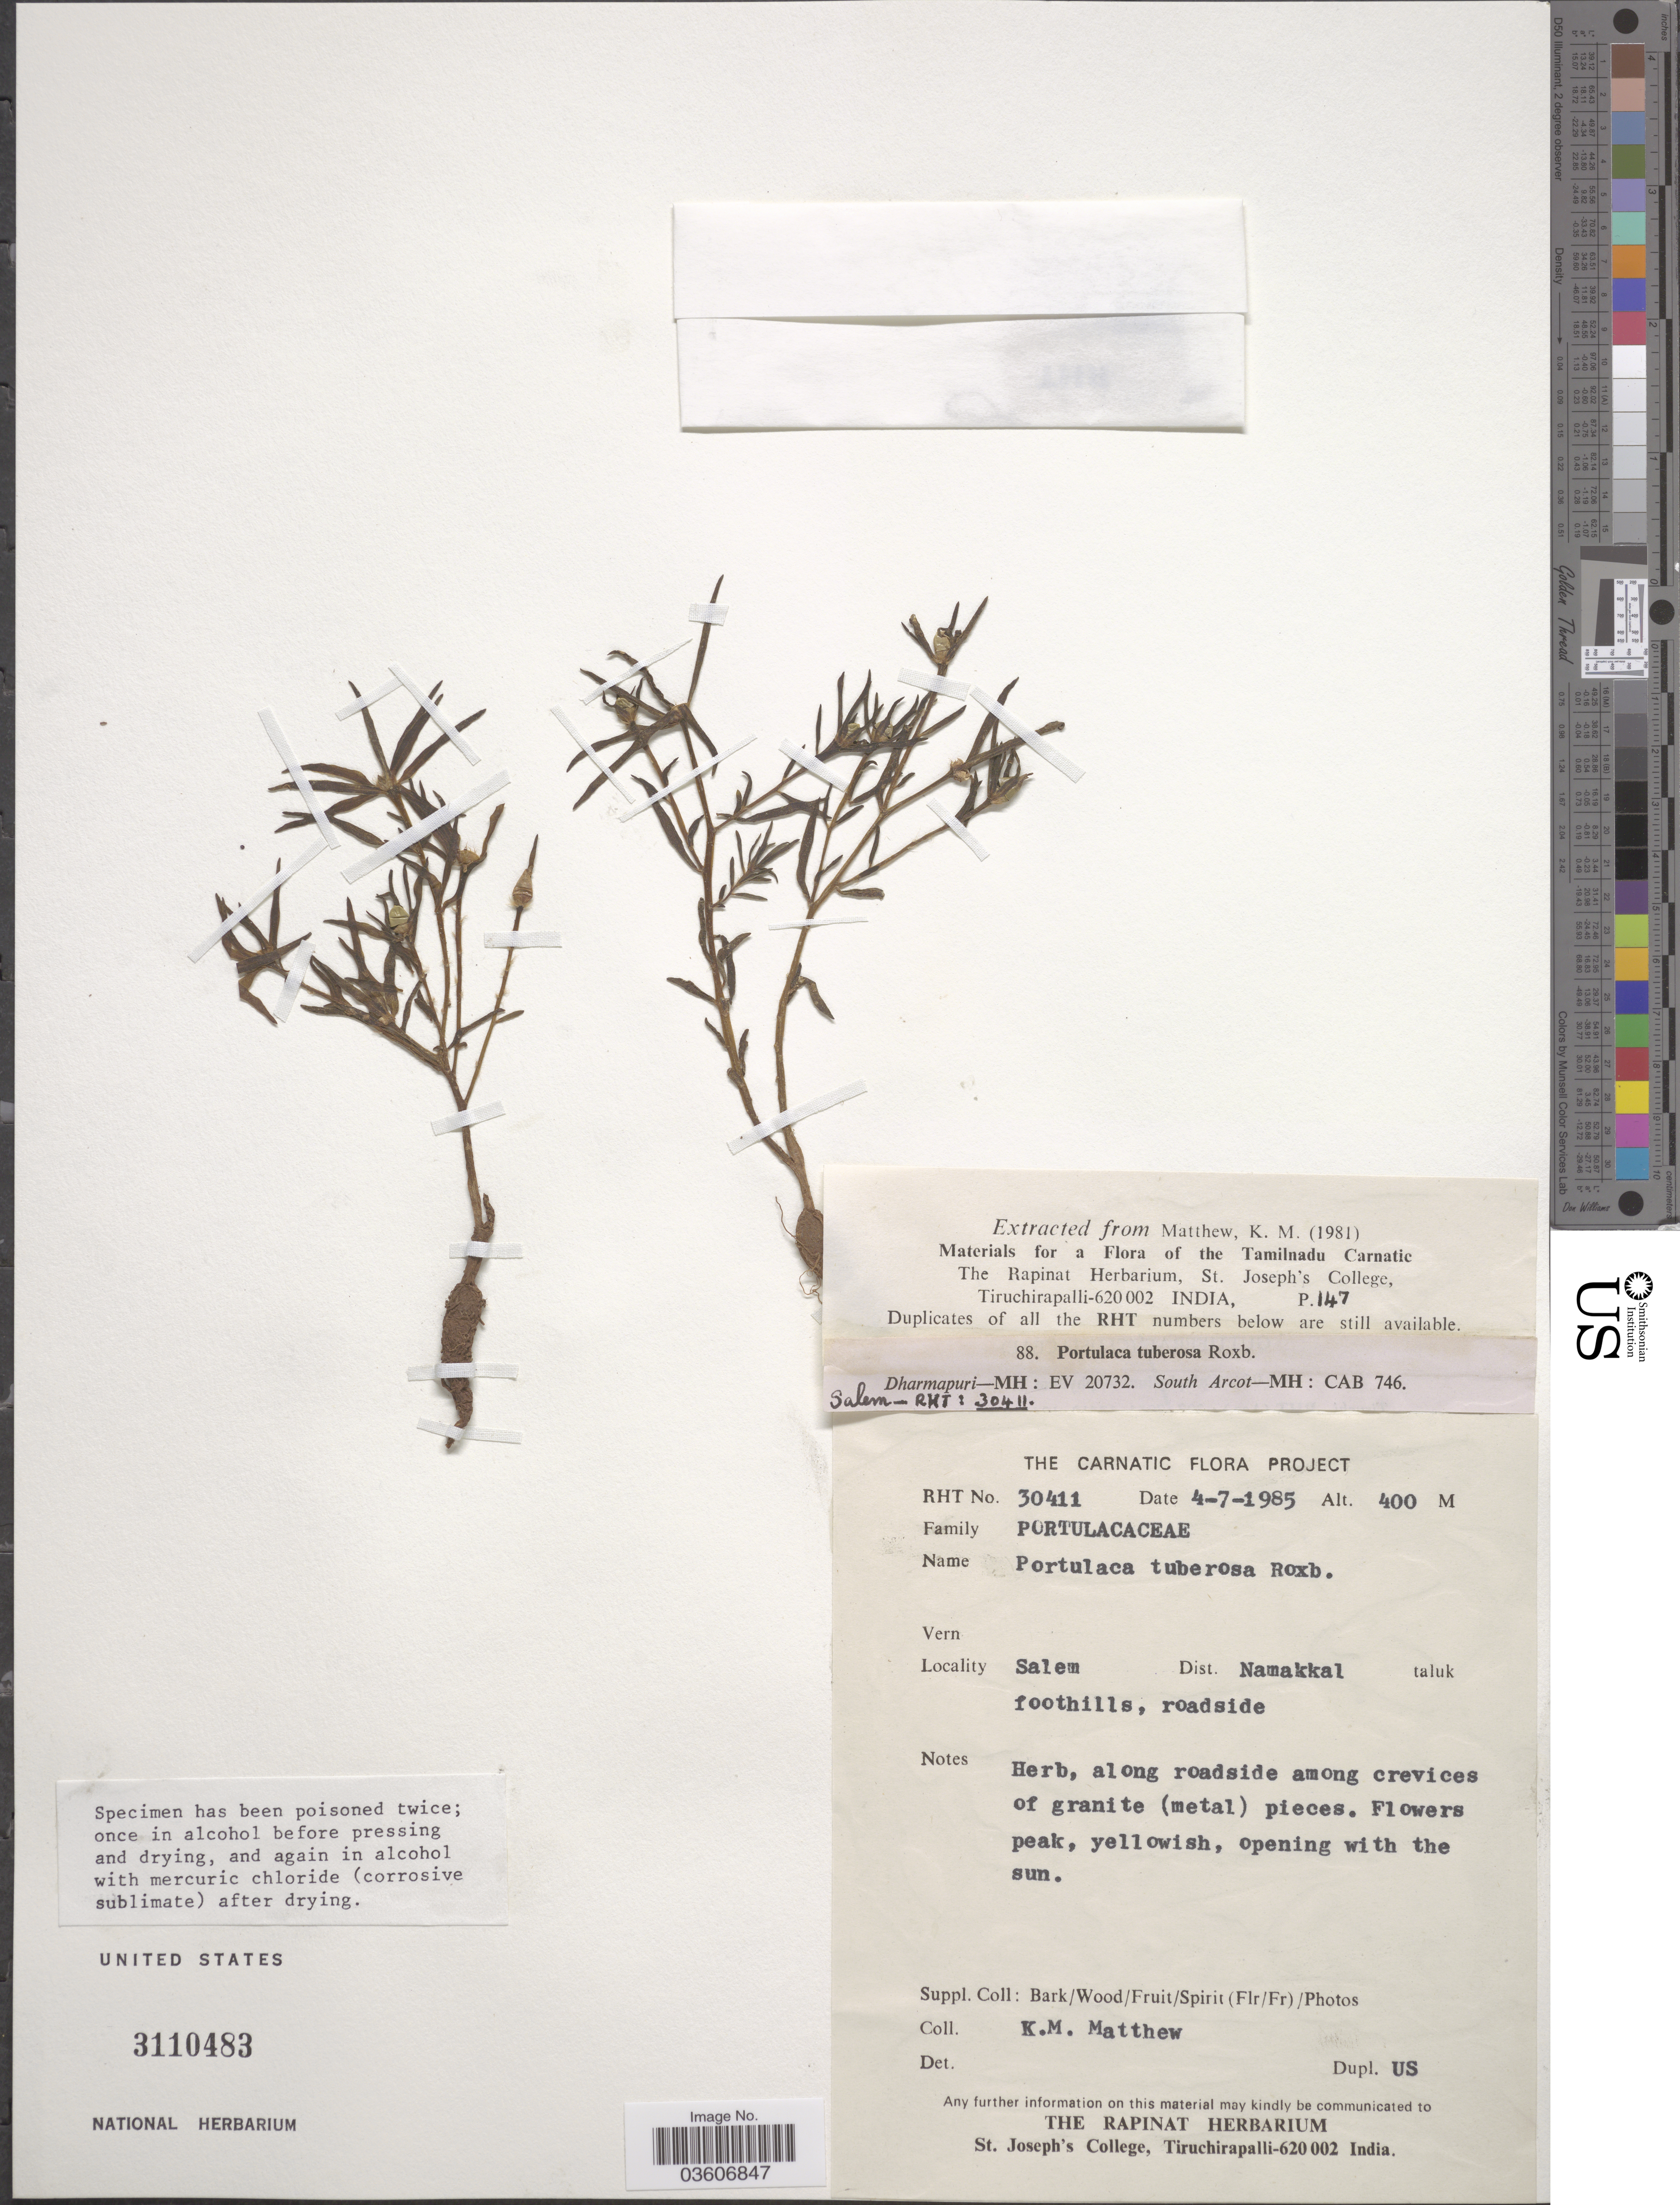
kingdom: Plantae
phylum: Tracheophyta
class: Magnoliopsida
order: Caryophyllales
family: Portulacaceae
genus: Portulaca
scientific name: Portulaca tuberosa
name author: Roxb.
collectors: K. M. Matthew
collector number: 30411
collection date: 1985-07-04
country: India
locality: Salem, Dist. Namakkal taluk foothills, roadside.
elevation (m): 400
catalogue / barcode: US 3110483